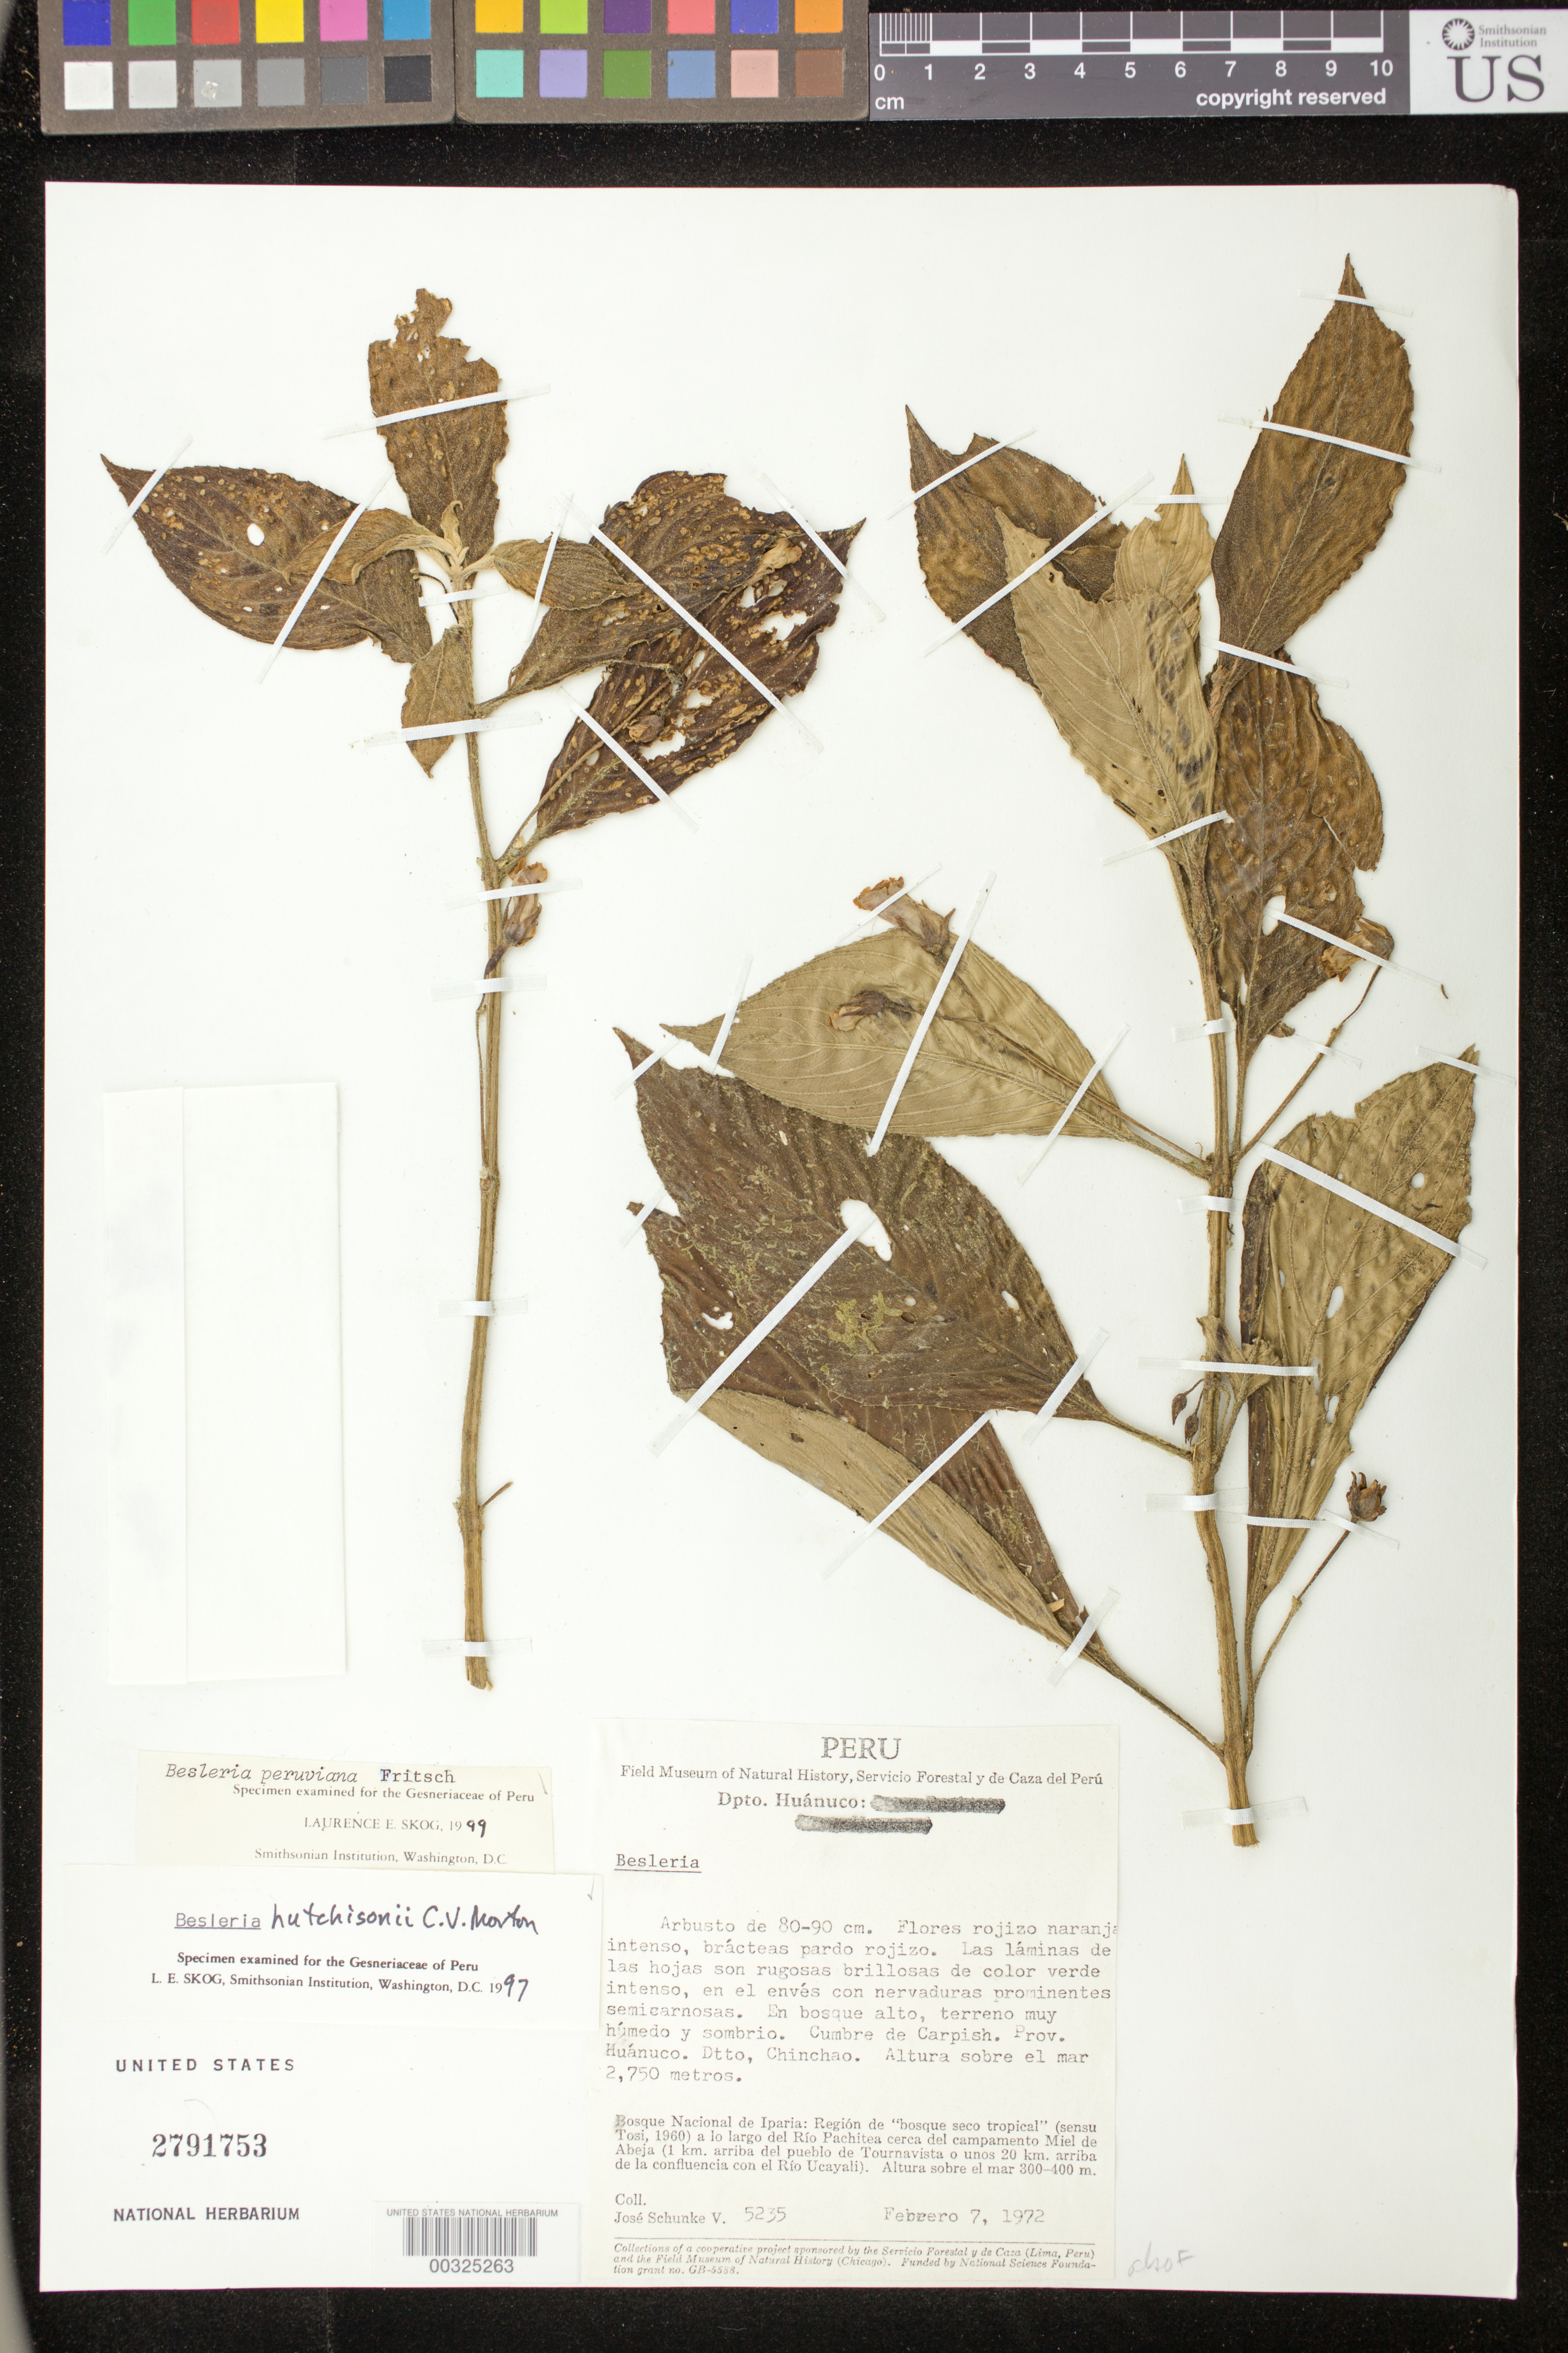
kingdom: Plantae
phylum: Tracheophyta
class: Magnoliopsida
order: Lamiales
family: Gesneriaceae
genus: Besleria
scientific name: Besleria peruviana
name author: Fritsch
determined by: Skog, Laurence E.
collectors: J. Schunke Vigo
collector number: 5235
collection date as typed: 07 Feb 1972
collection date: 1972-02-07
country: Peru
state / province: Huánuco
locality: Prov. Huánuco, Dtto. Chinchao; Cumbre de Carpish; Bosque Nacional de Iparia: a lo largo del Río Pachitea cerca del campamento Miel de Abeja (1 km arriba del pueblo de Tournavista o unos 20 km arriba de la confluencia con el Río Ucayali)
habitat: Región de "bosque seco tropical" (sensu Tosi, 1960); en bosque alto, terreno muy húmedo y sombrio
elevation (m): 2750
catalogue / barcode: US 2791753